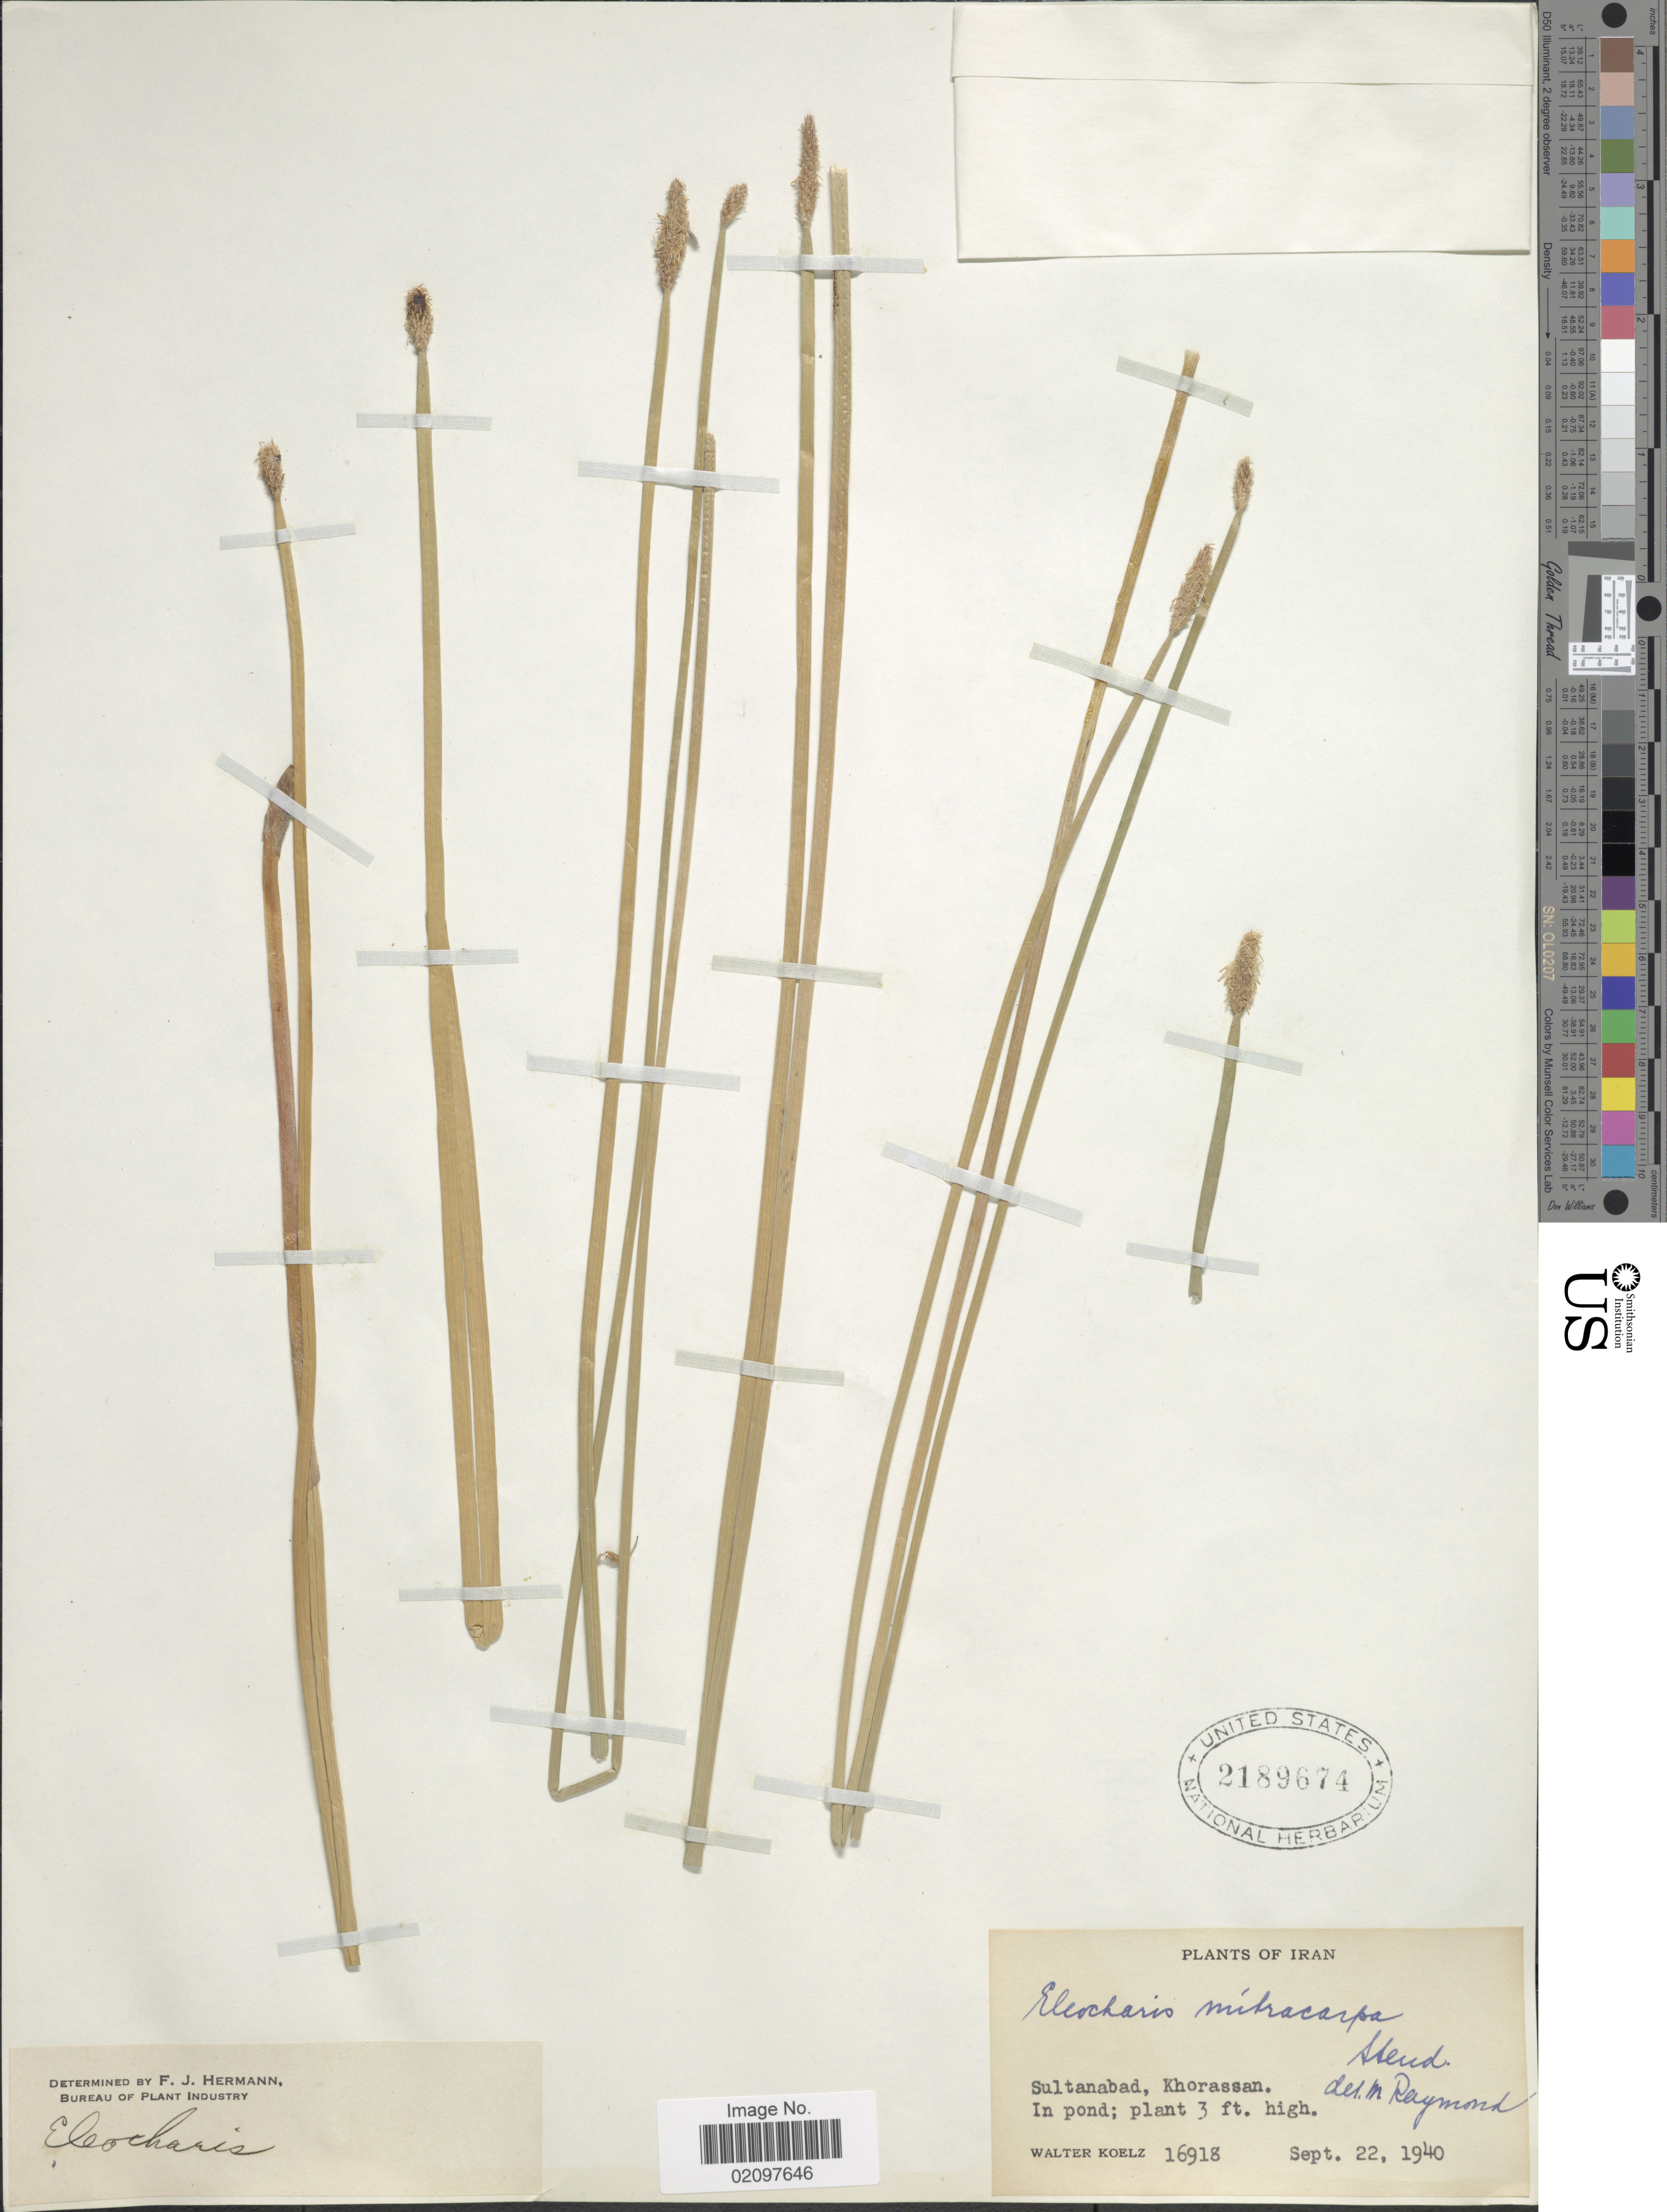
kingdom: Plantae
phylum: Tracheophyta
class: Liliopsida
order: Poales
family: Cyperaceae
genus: Eleocharis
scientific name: Eleocharis mitracarpa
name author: Steud.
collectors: W. N. Koelz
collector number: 16918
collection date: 1940-09-22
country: Iran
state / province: Khorasan [obsolete]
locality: Sultanabad, Khorassan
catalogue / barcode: US 2189674